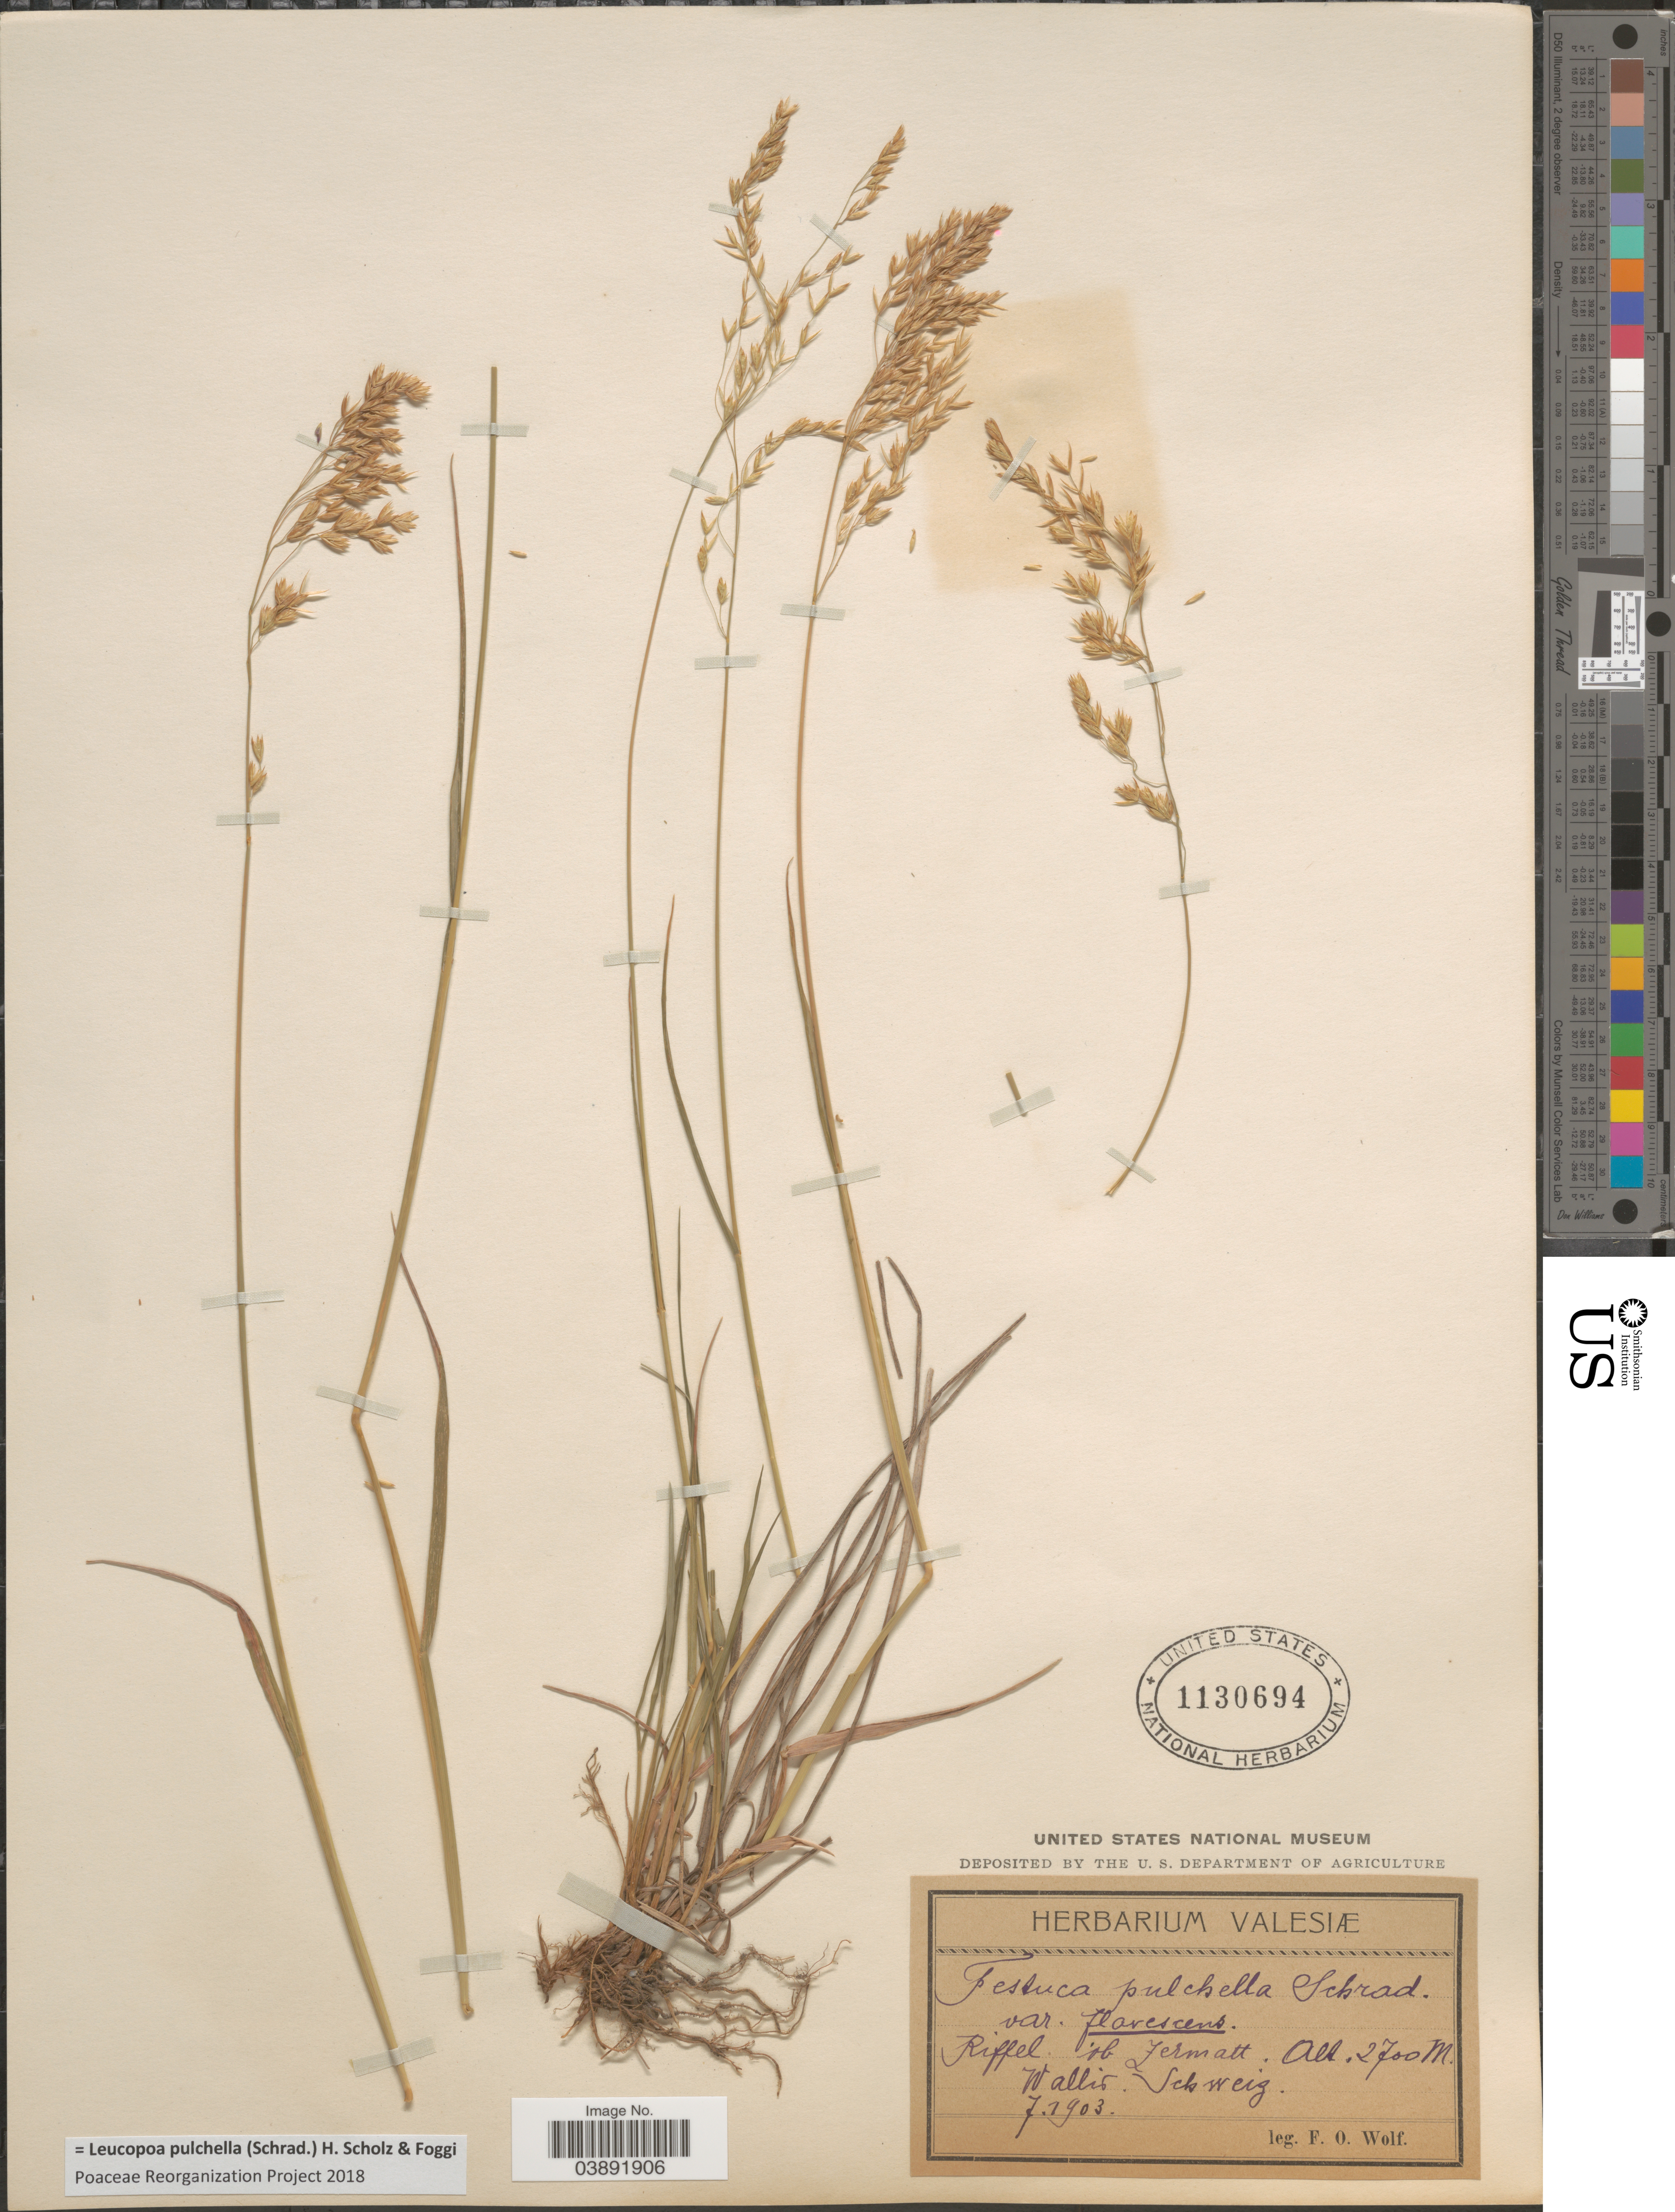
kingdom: Plantae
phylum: Tracheophyta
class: Liliopsida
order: Poales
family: Poaceae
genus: Leucopoa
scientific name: Leucopoa pulchella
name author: (Schrad.) H. Scholz & Foggi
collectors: F. Wolf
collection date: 1903-07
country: Switzerland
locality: Riffel ob Zermatt. Wallis. Schweiz.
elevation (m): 2700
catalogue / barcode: US 1130694